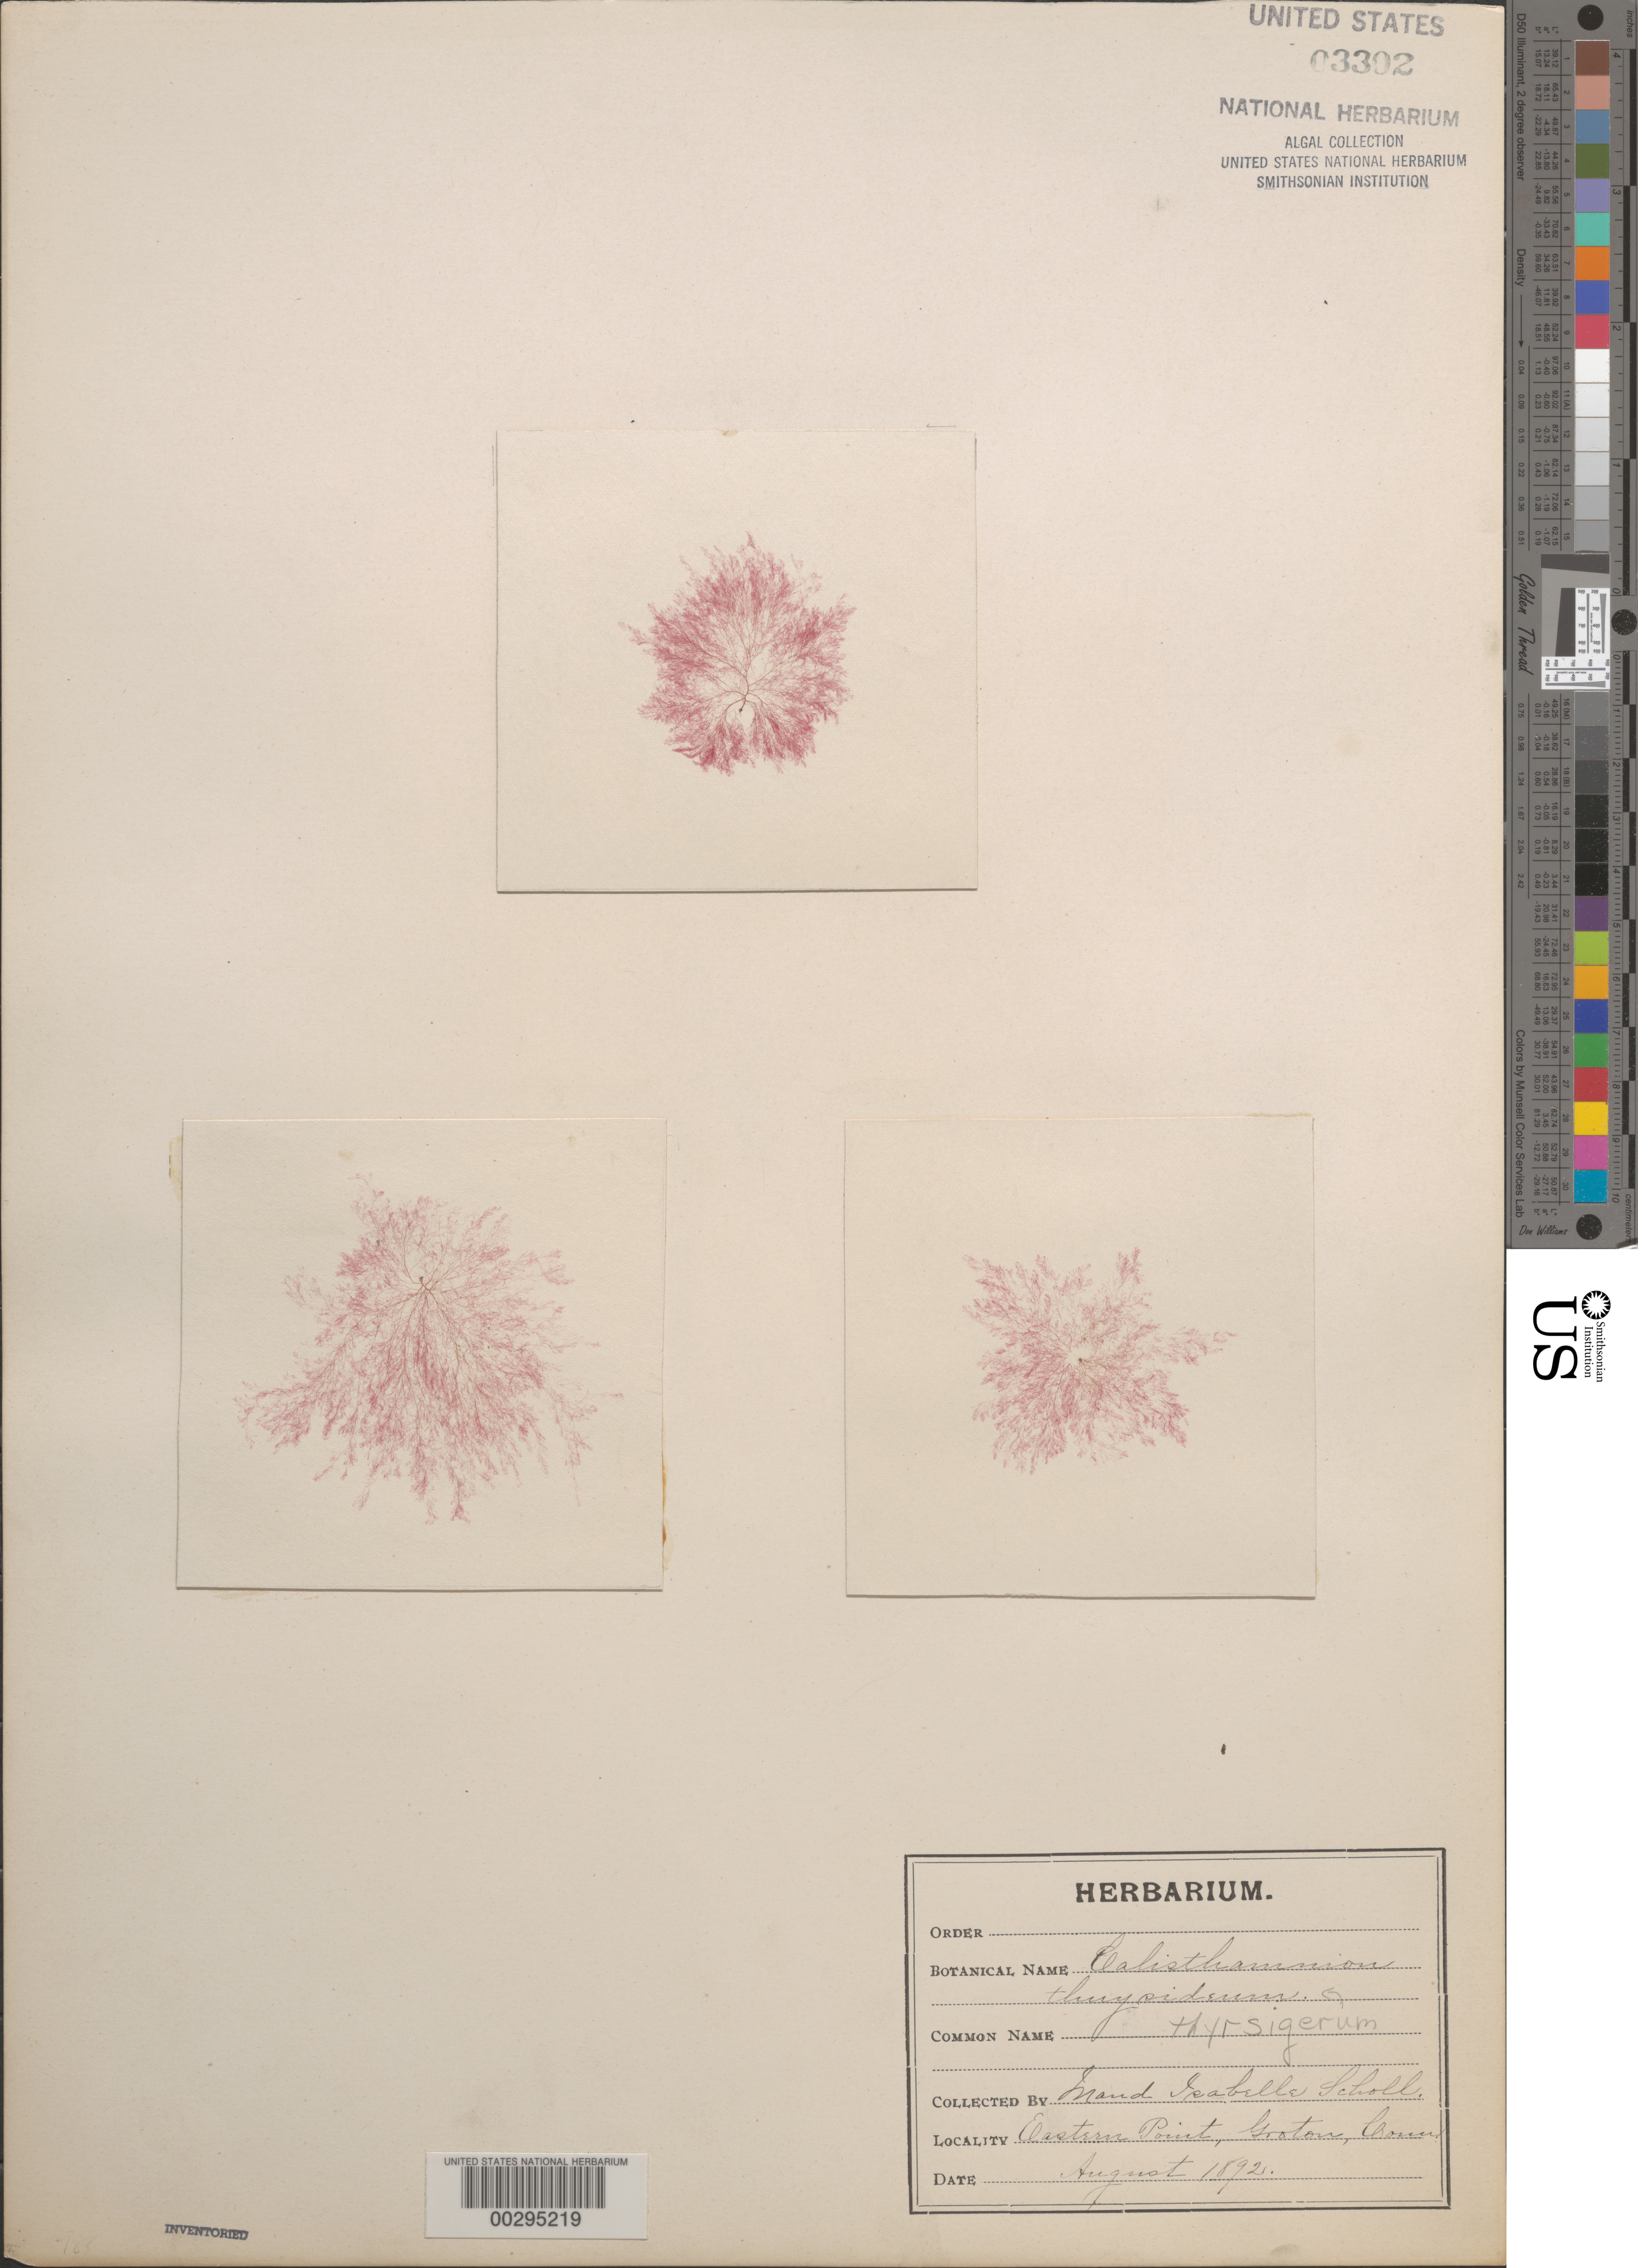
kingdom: Plantae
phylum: Rhodophyta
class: Florideophyceae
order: Ceramiales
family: Callithamniaceae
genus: Callithamnion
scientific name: Callithamnion thyrsigerum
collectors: M. Scholl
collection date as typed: Aug 1892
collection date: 1892-08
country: United States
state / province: Connecticut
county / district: New London County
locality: Groton, Eastern Point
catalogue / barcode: US 3302